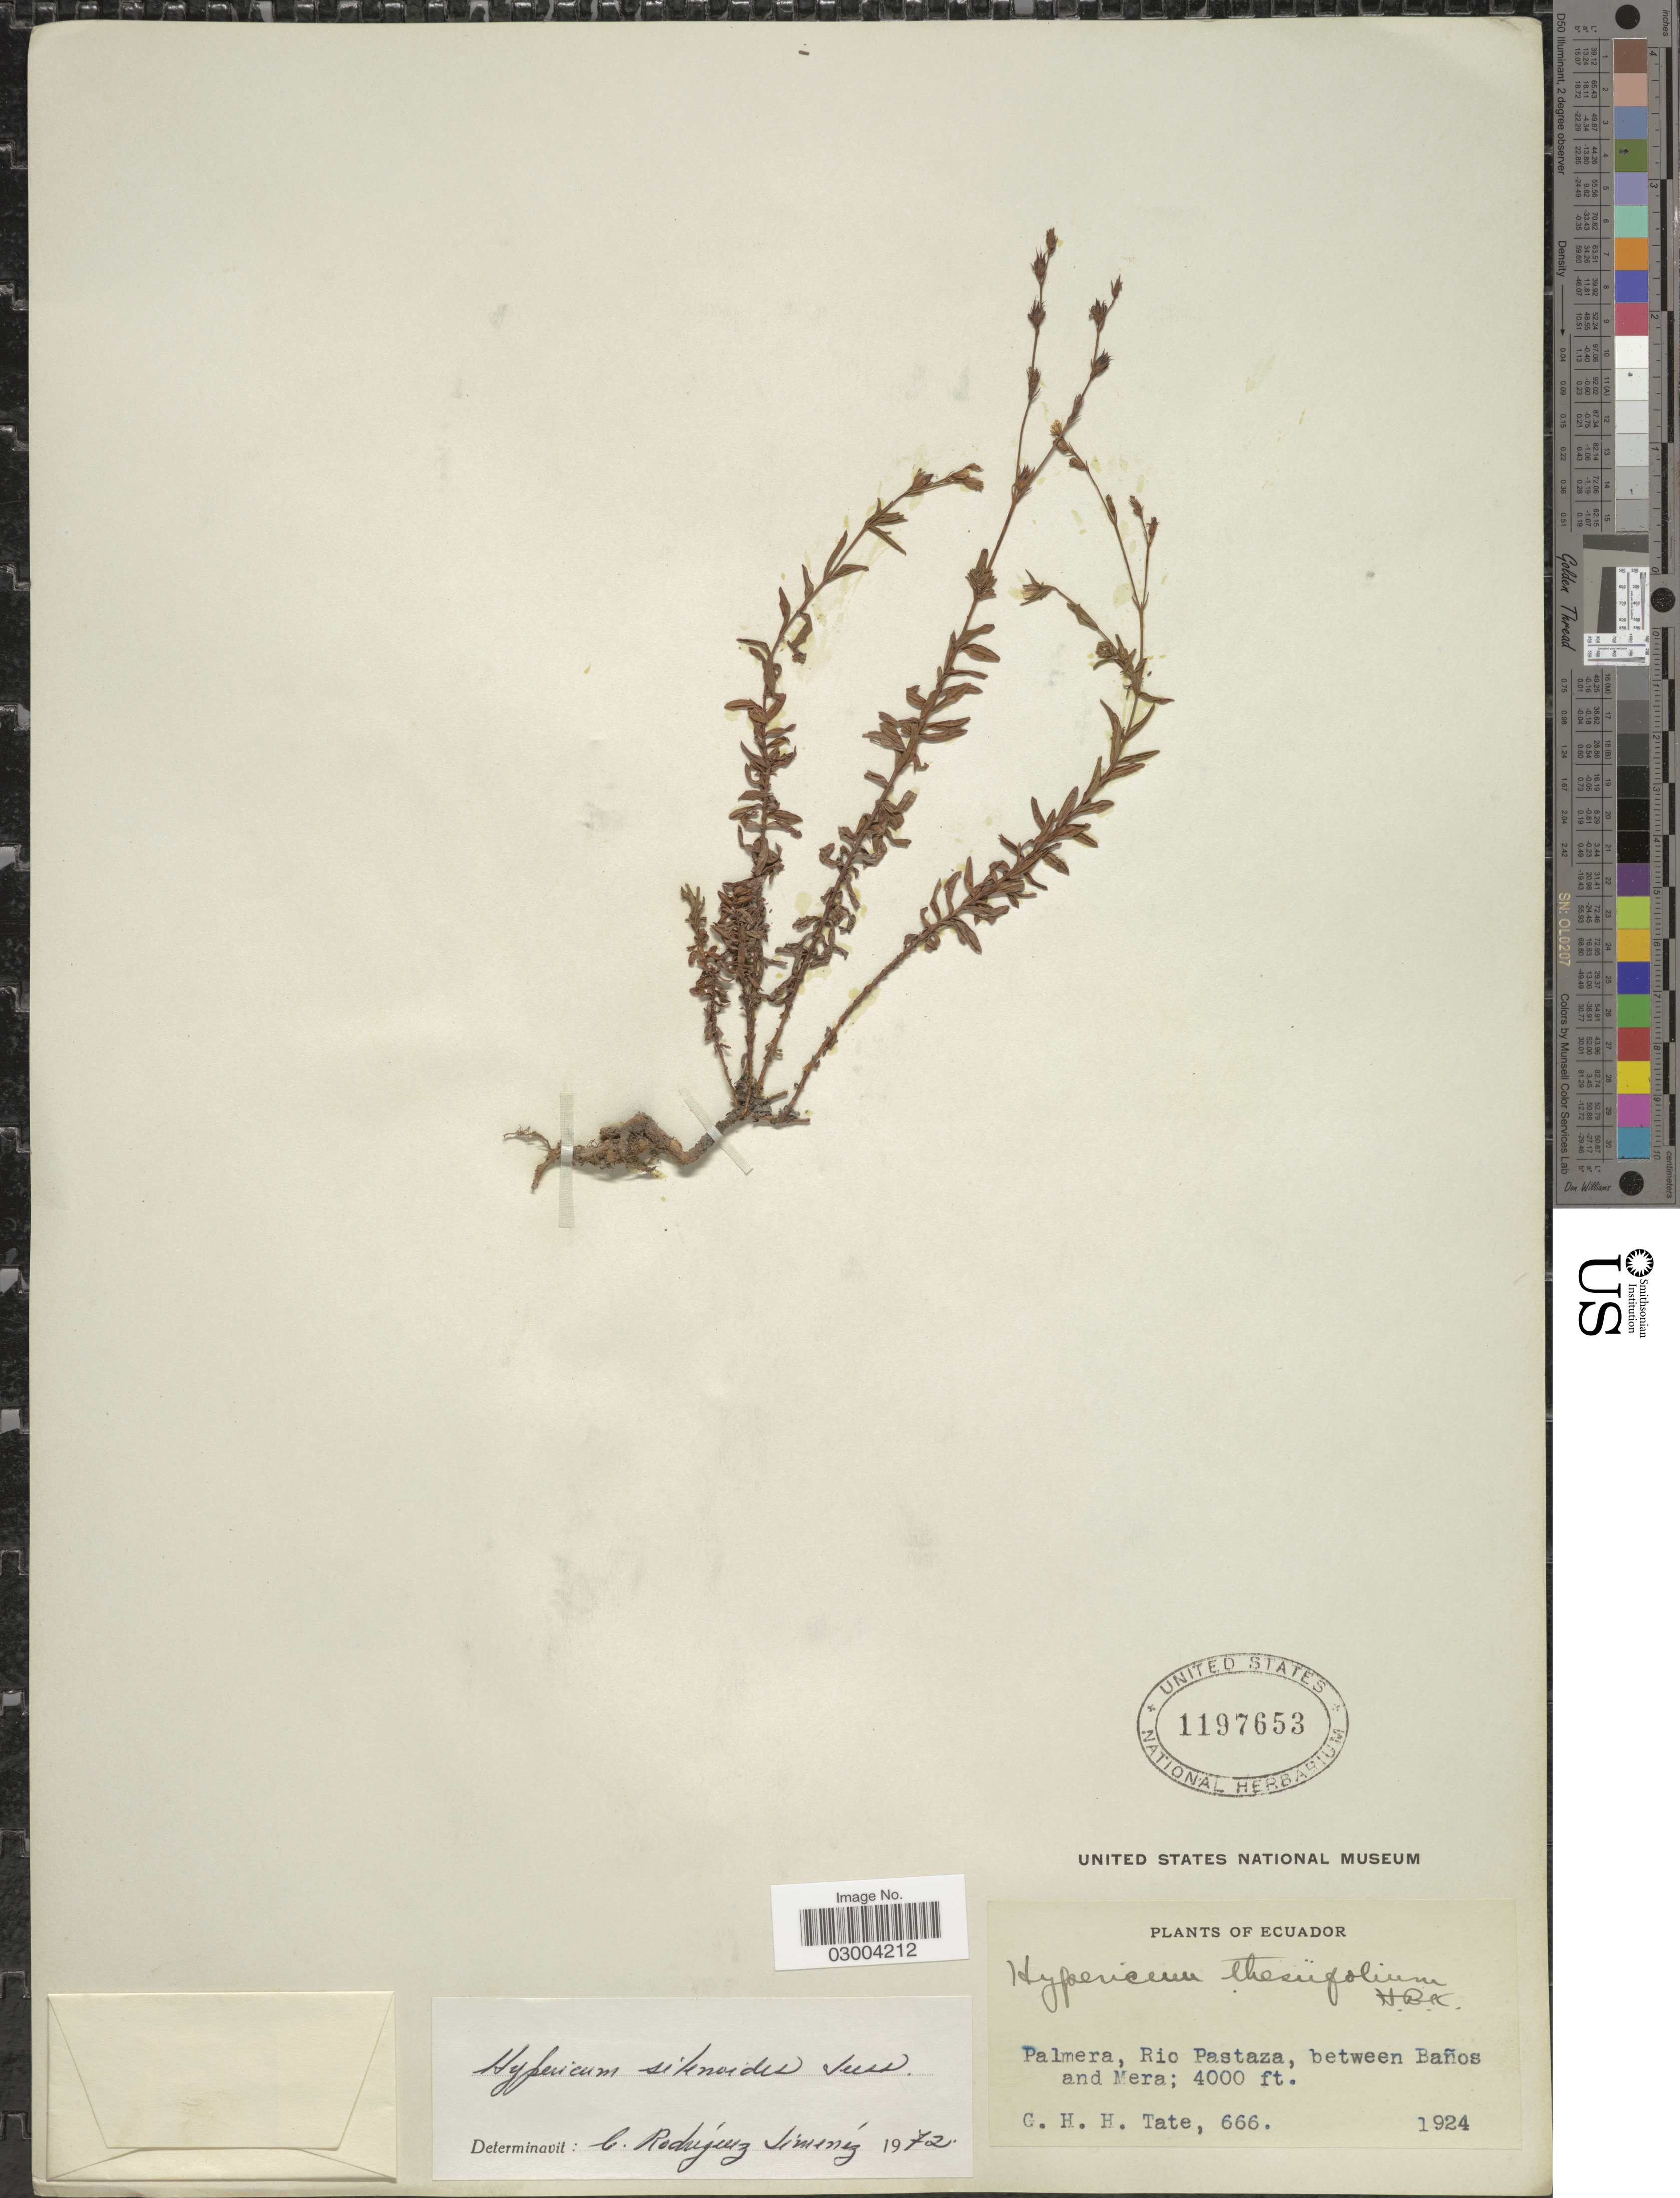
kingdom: Plantae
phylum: Tracheophyta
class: Magnoliopsida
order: Malpighiales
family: Hypericaceae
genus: Hypericum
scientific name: Hypericum silenoides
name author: Juss.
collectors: G. Tate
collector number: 666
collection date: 1924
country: Ecuador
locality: Palmera, Rio Pastaza, between Baños and Mera.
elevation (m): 1219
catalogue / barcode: US 1197653